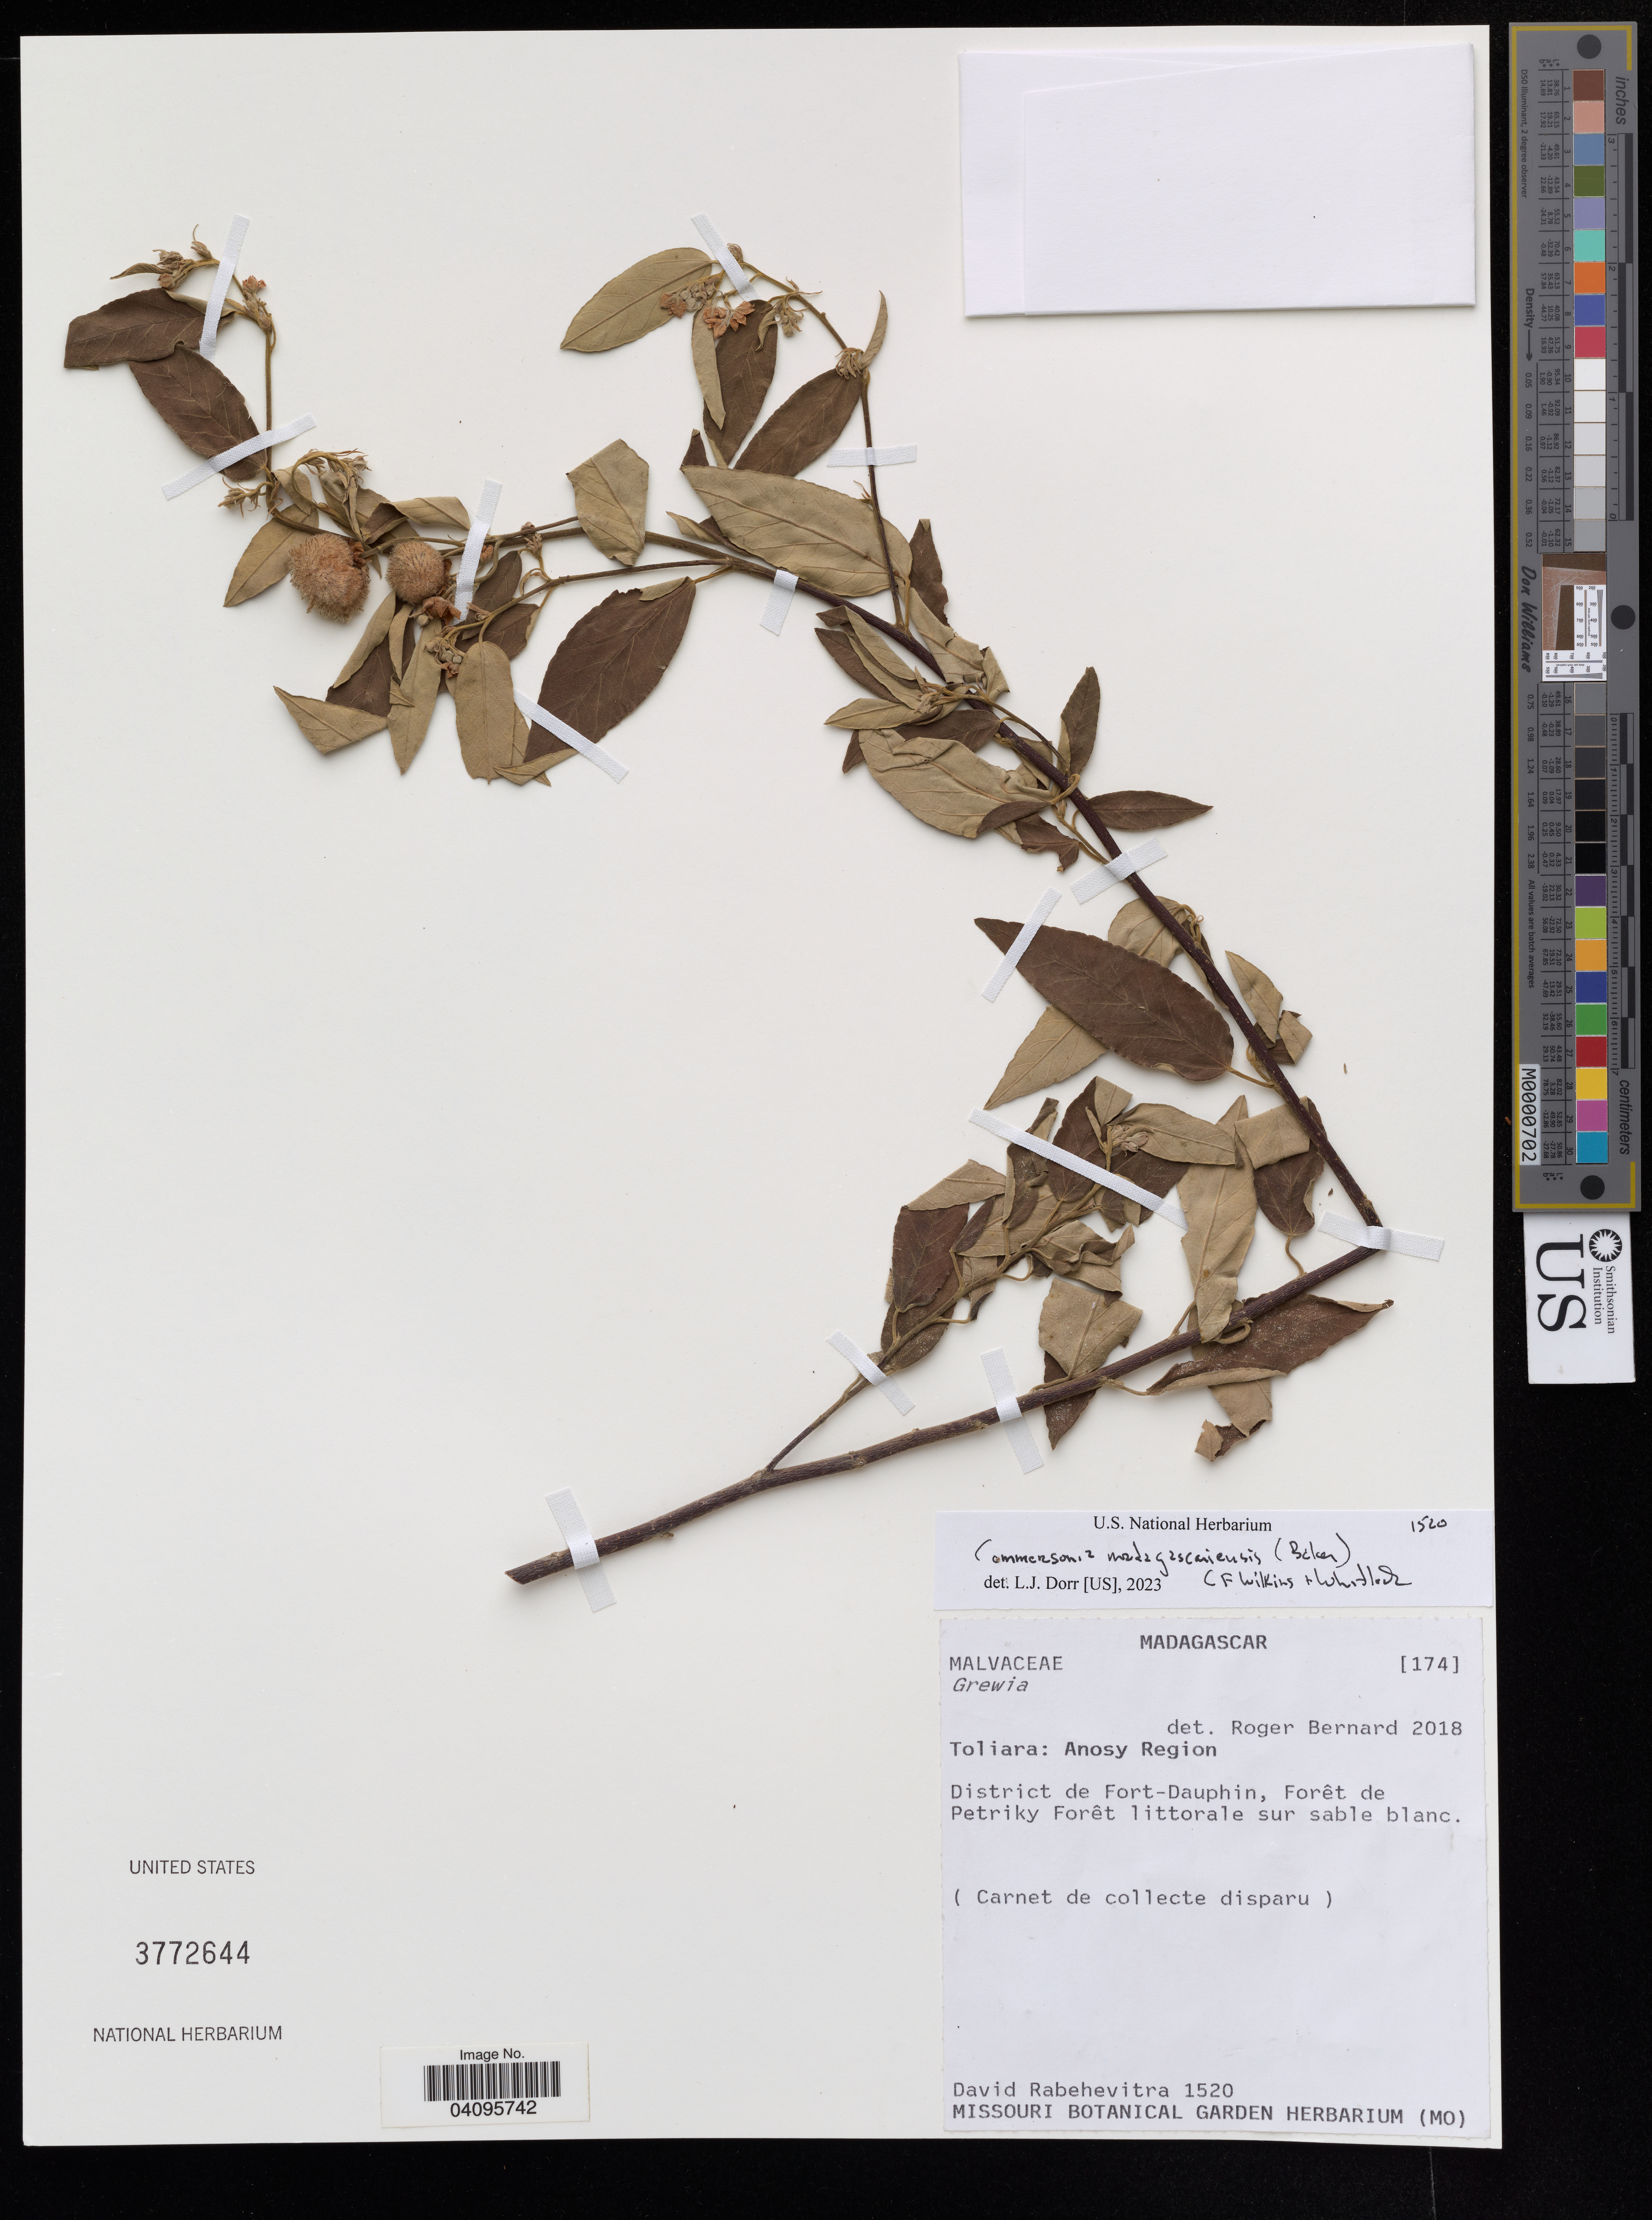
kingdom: Plantae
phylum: Tracheophyta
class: Magnoliopsida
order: Malvales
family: Malvaceae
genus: Commersonia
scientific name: Commersonia madagascariensis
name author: (Baker) C.F. Wilkins & Whitlock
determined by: Dorr, L. J., (BOT), Smithsonian Institution - National Museum of Natural History (UNITED STATES)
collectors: D. Rabehevitra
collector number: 1520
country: Madagascar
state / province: Anosy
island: Madagascar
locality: District de Fort-Dauphin, Foret de Petriky Foret littorale sur sable blanc.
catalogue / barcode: US 3772644